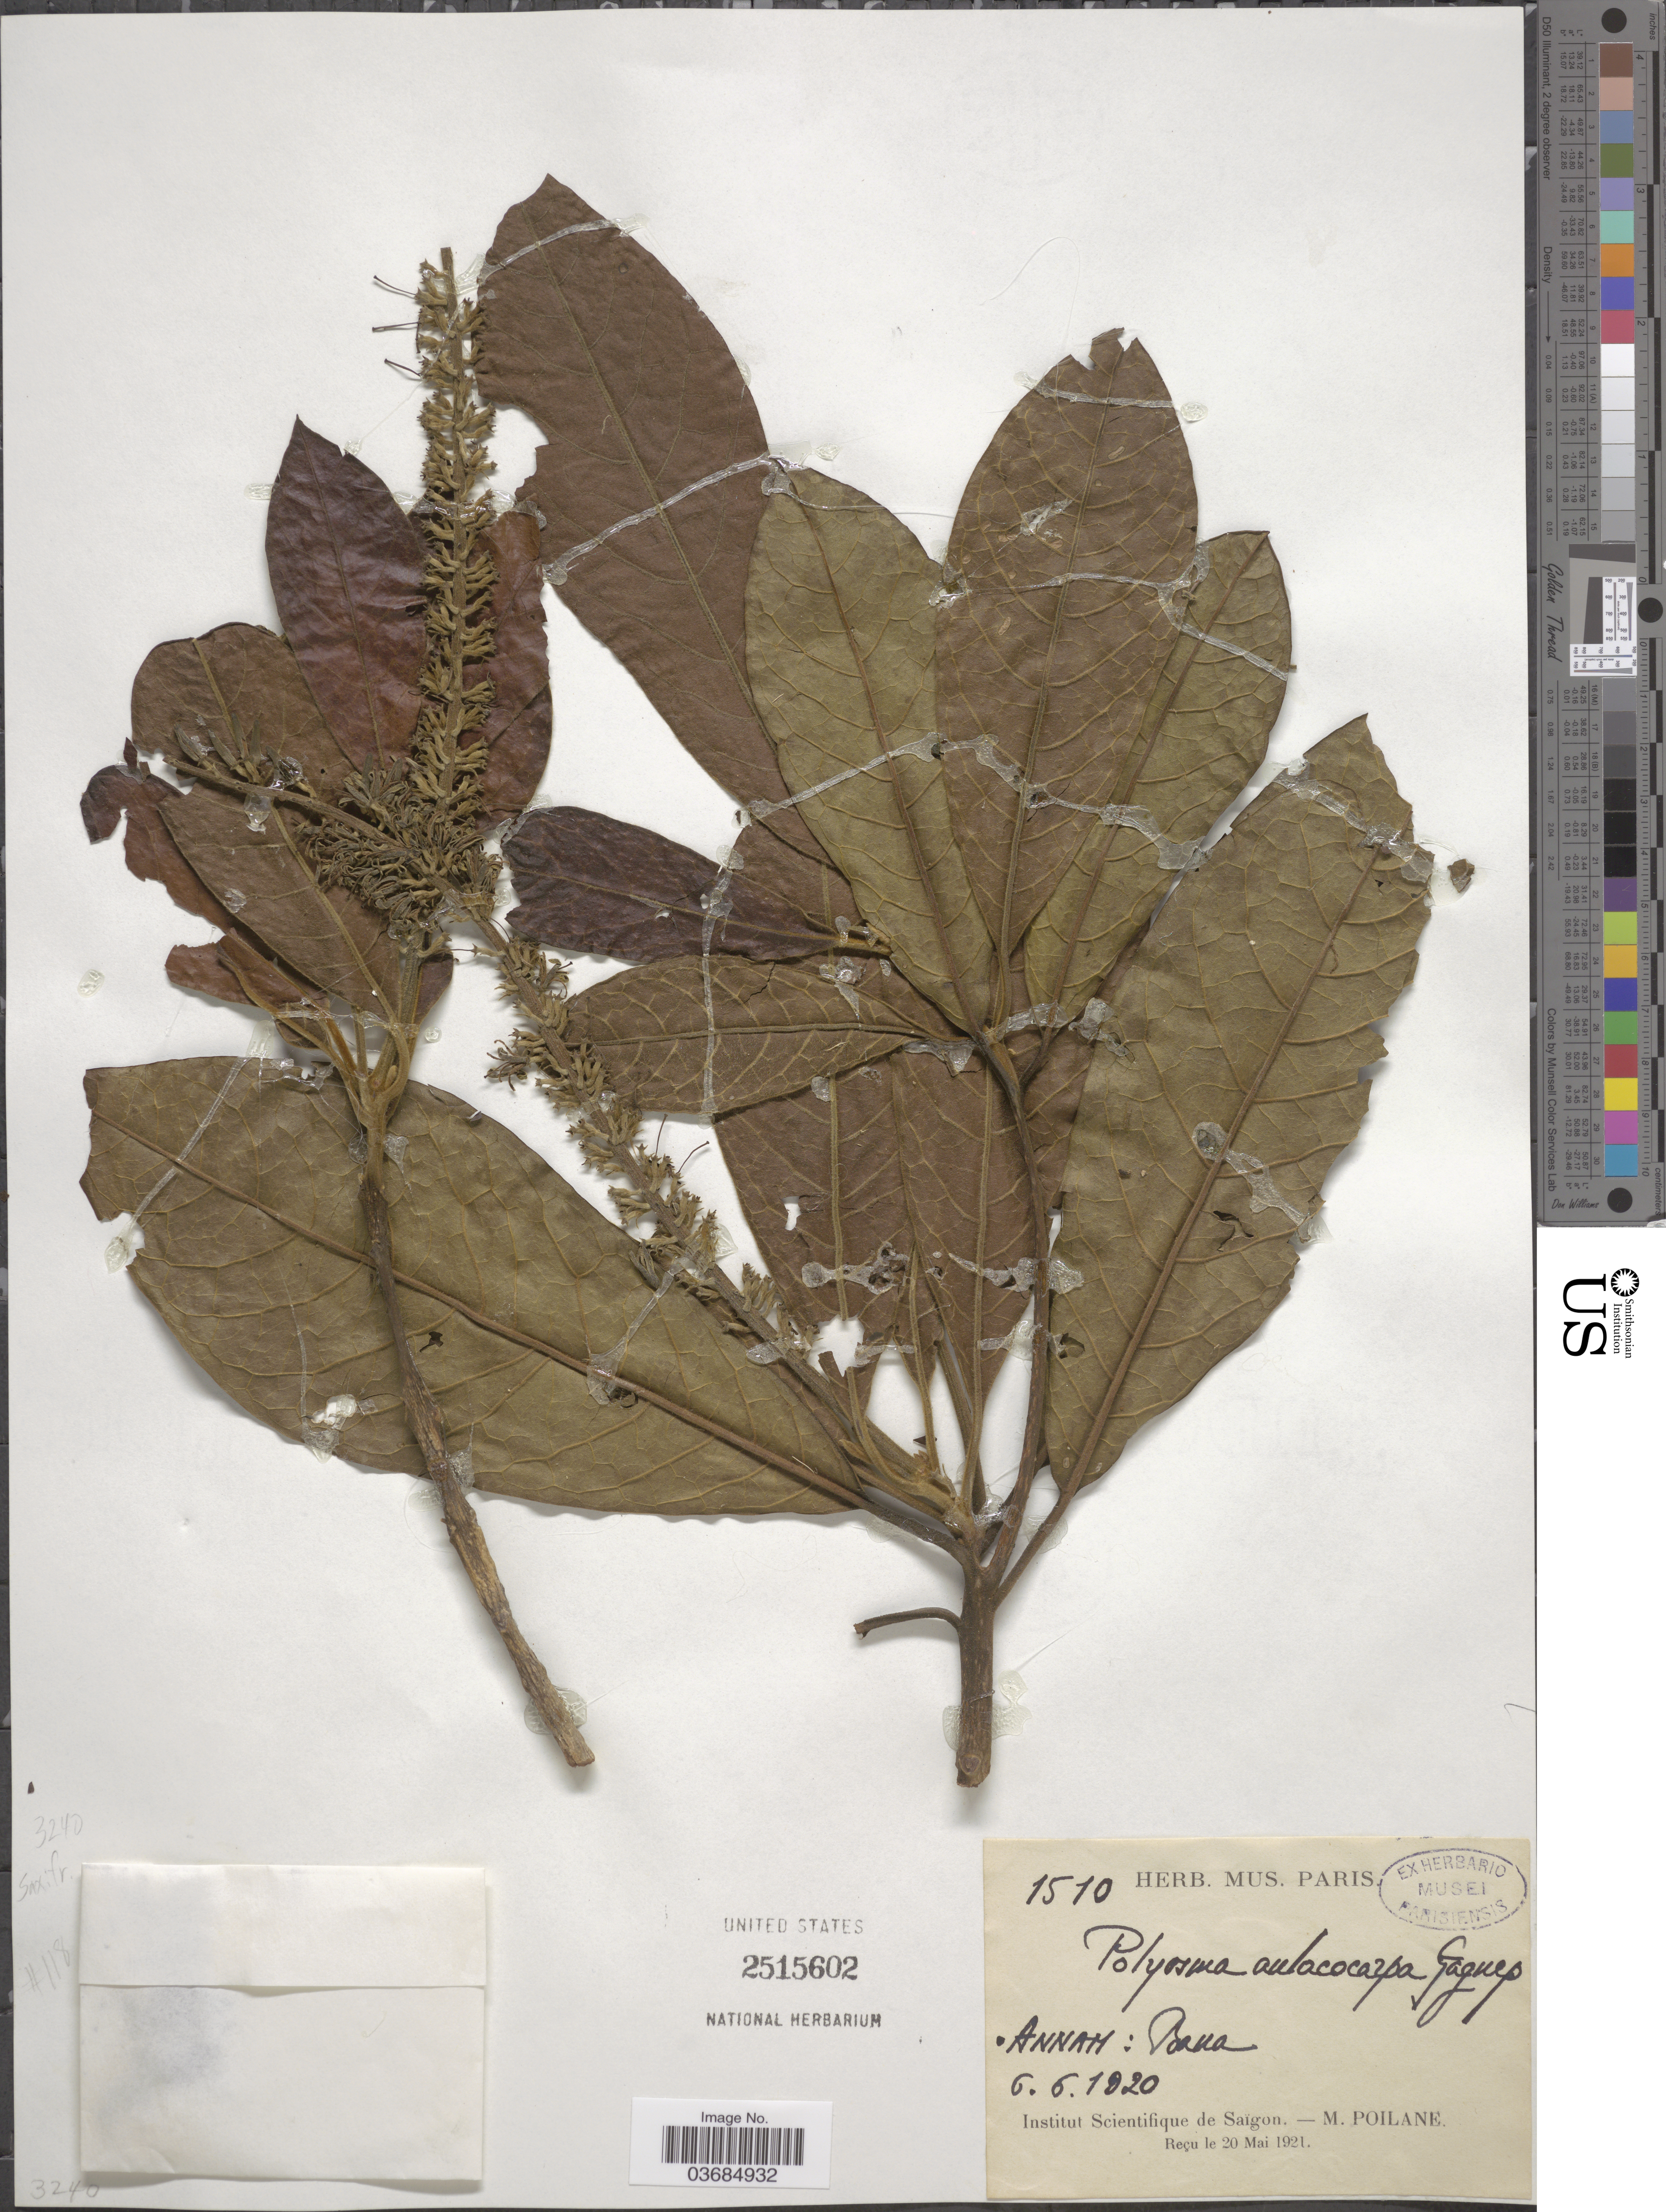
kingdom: Plantae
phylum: Tracheophyta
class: Magnoliopsida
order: Escalloniales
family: Escalloniaceae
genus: Polyosma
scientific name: Polyosma aulacocarpa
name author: Gagnep.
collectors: M. Poilane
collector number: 1510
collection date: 1920-06-06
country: Vietnam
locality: Annam: Poana.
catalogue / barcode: US 2515602